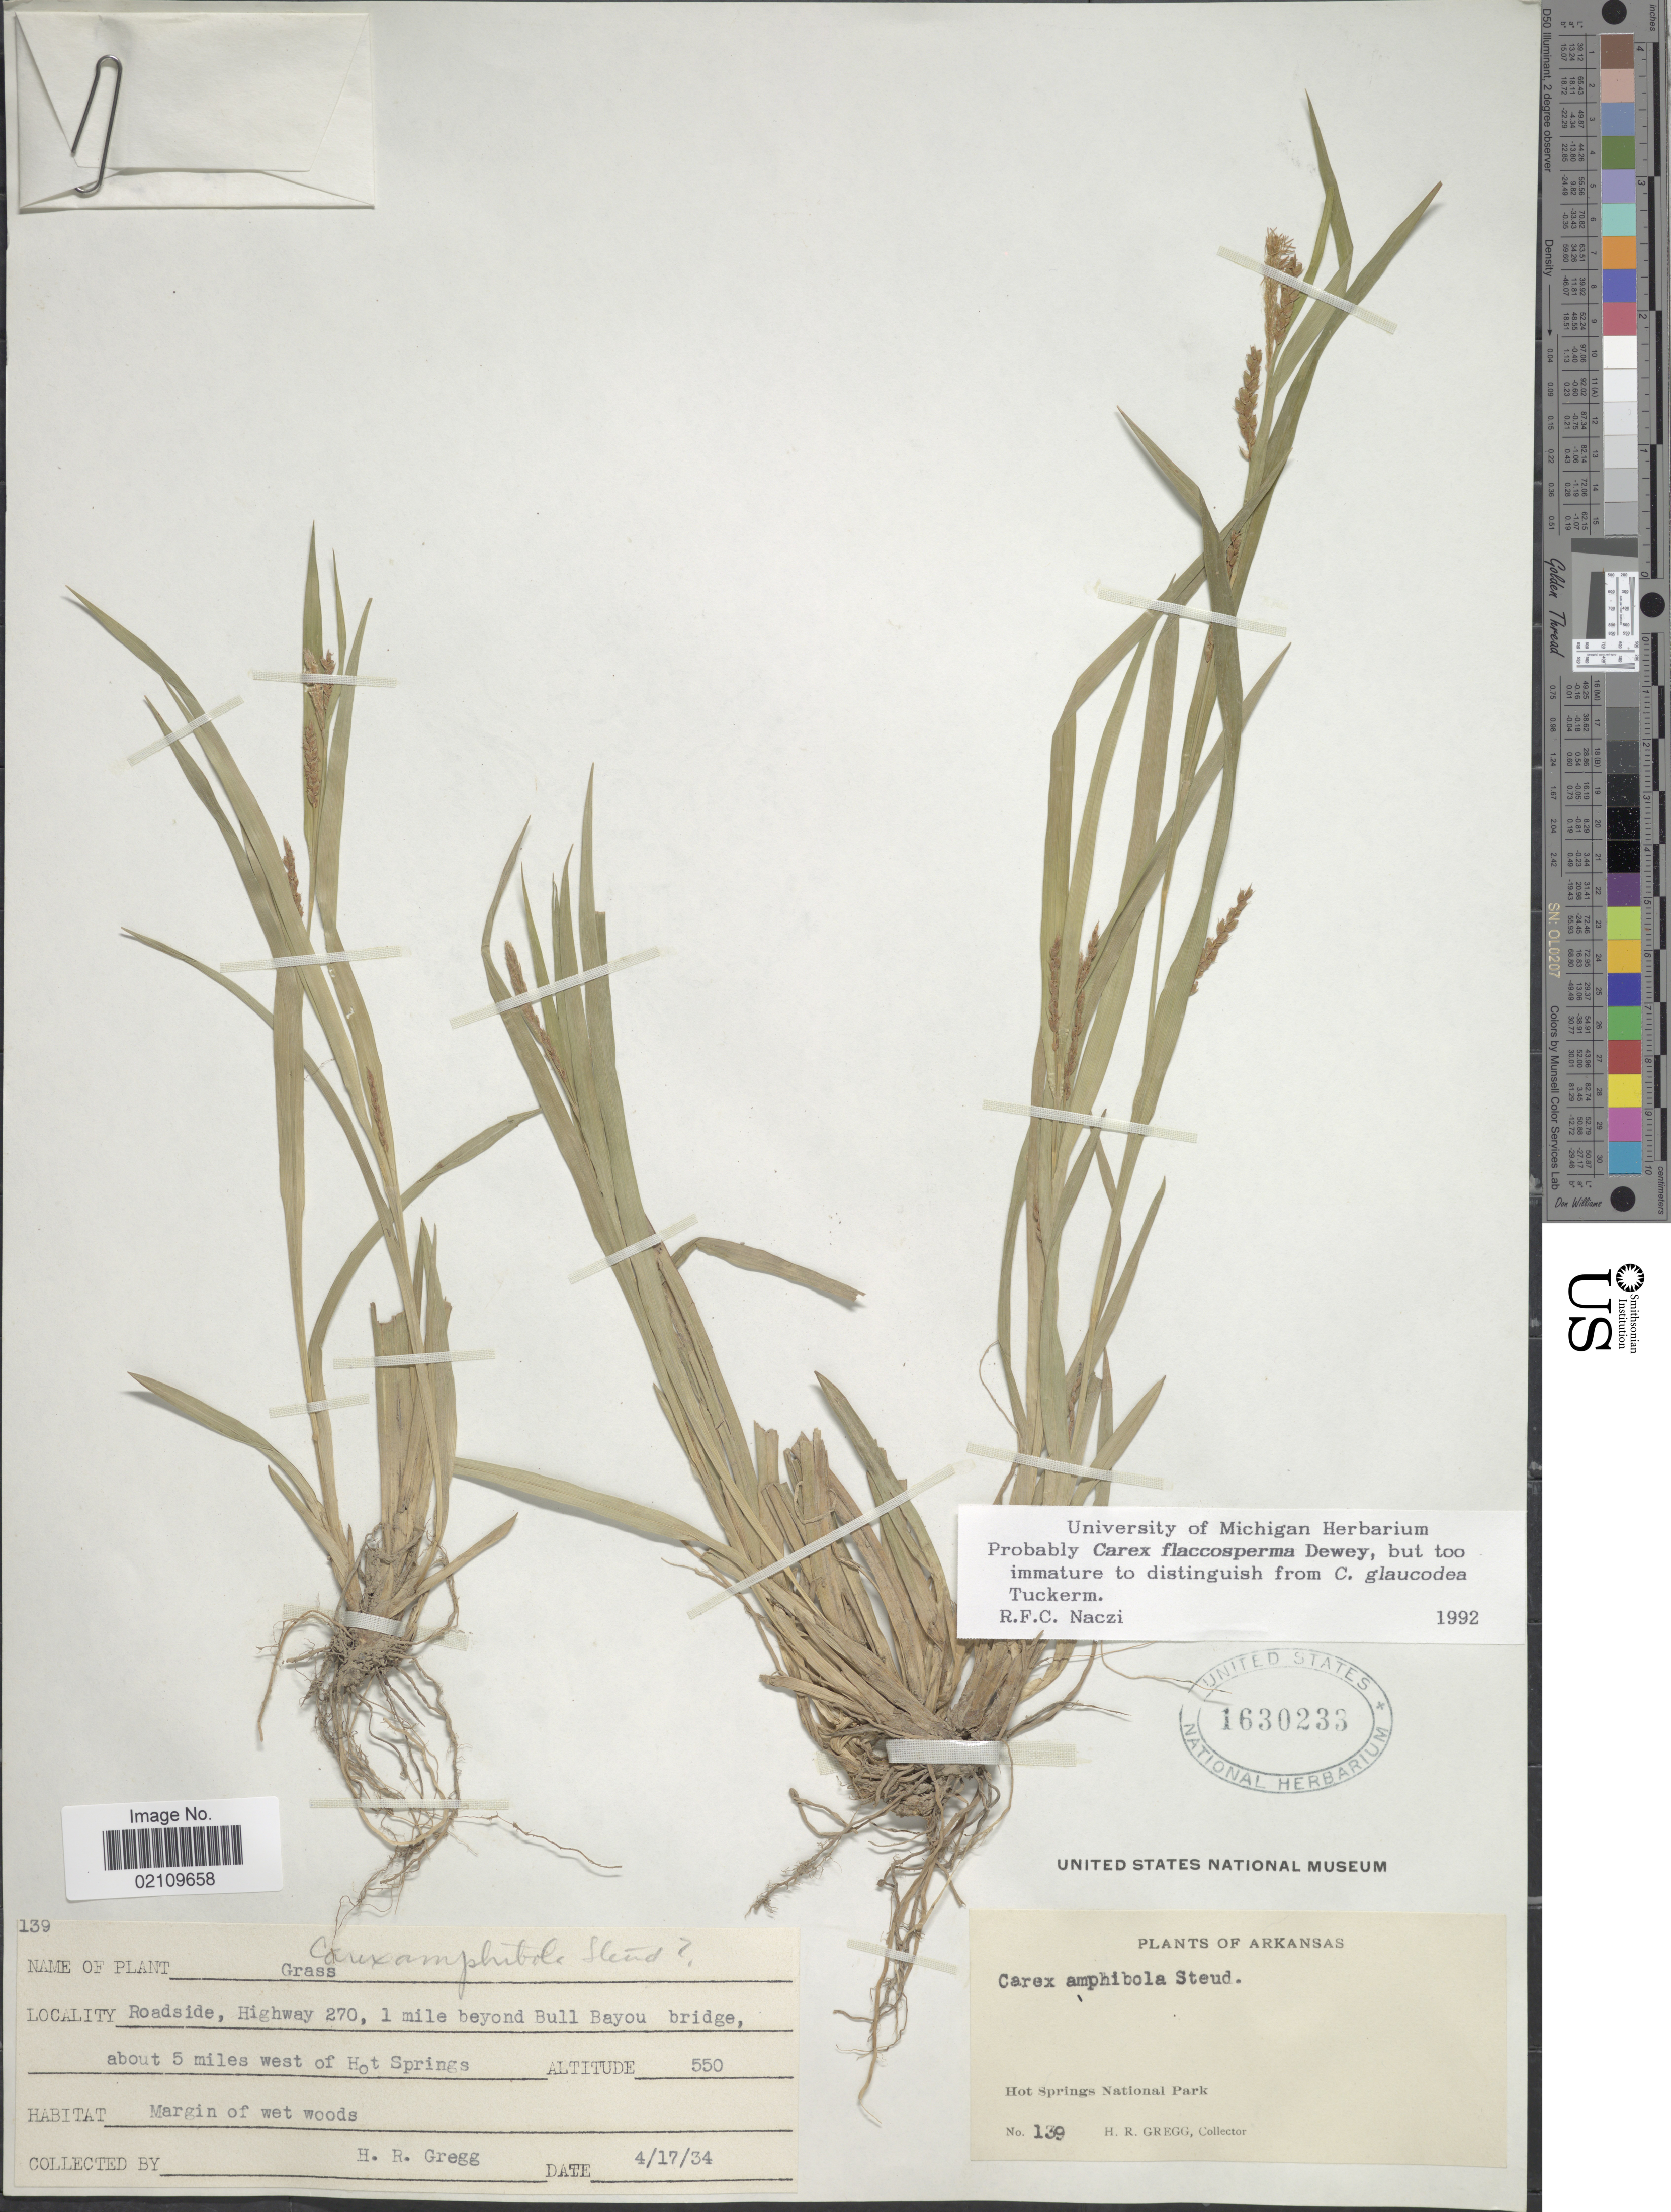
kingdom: Plantae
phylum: Tracheophyta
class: Liliopsida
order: Poales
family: Cyperaceae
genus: Carex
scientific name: Carex flaccosperma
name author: Dewey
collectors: H. Gregg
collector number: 139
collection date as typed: Transcribed d/m/y: 17/4/34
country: United States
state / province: Arkansas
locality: Highway 270, 1 mile beyond Bull Bayou bridge, about 5 miles west of Hot Springs. Hot Springs National Park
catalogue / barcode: US 1630233